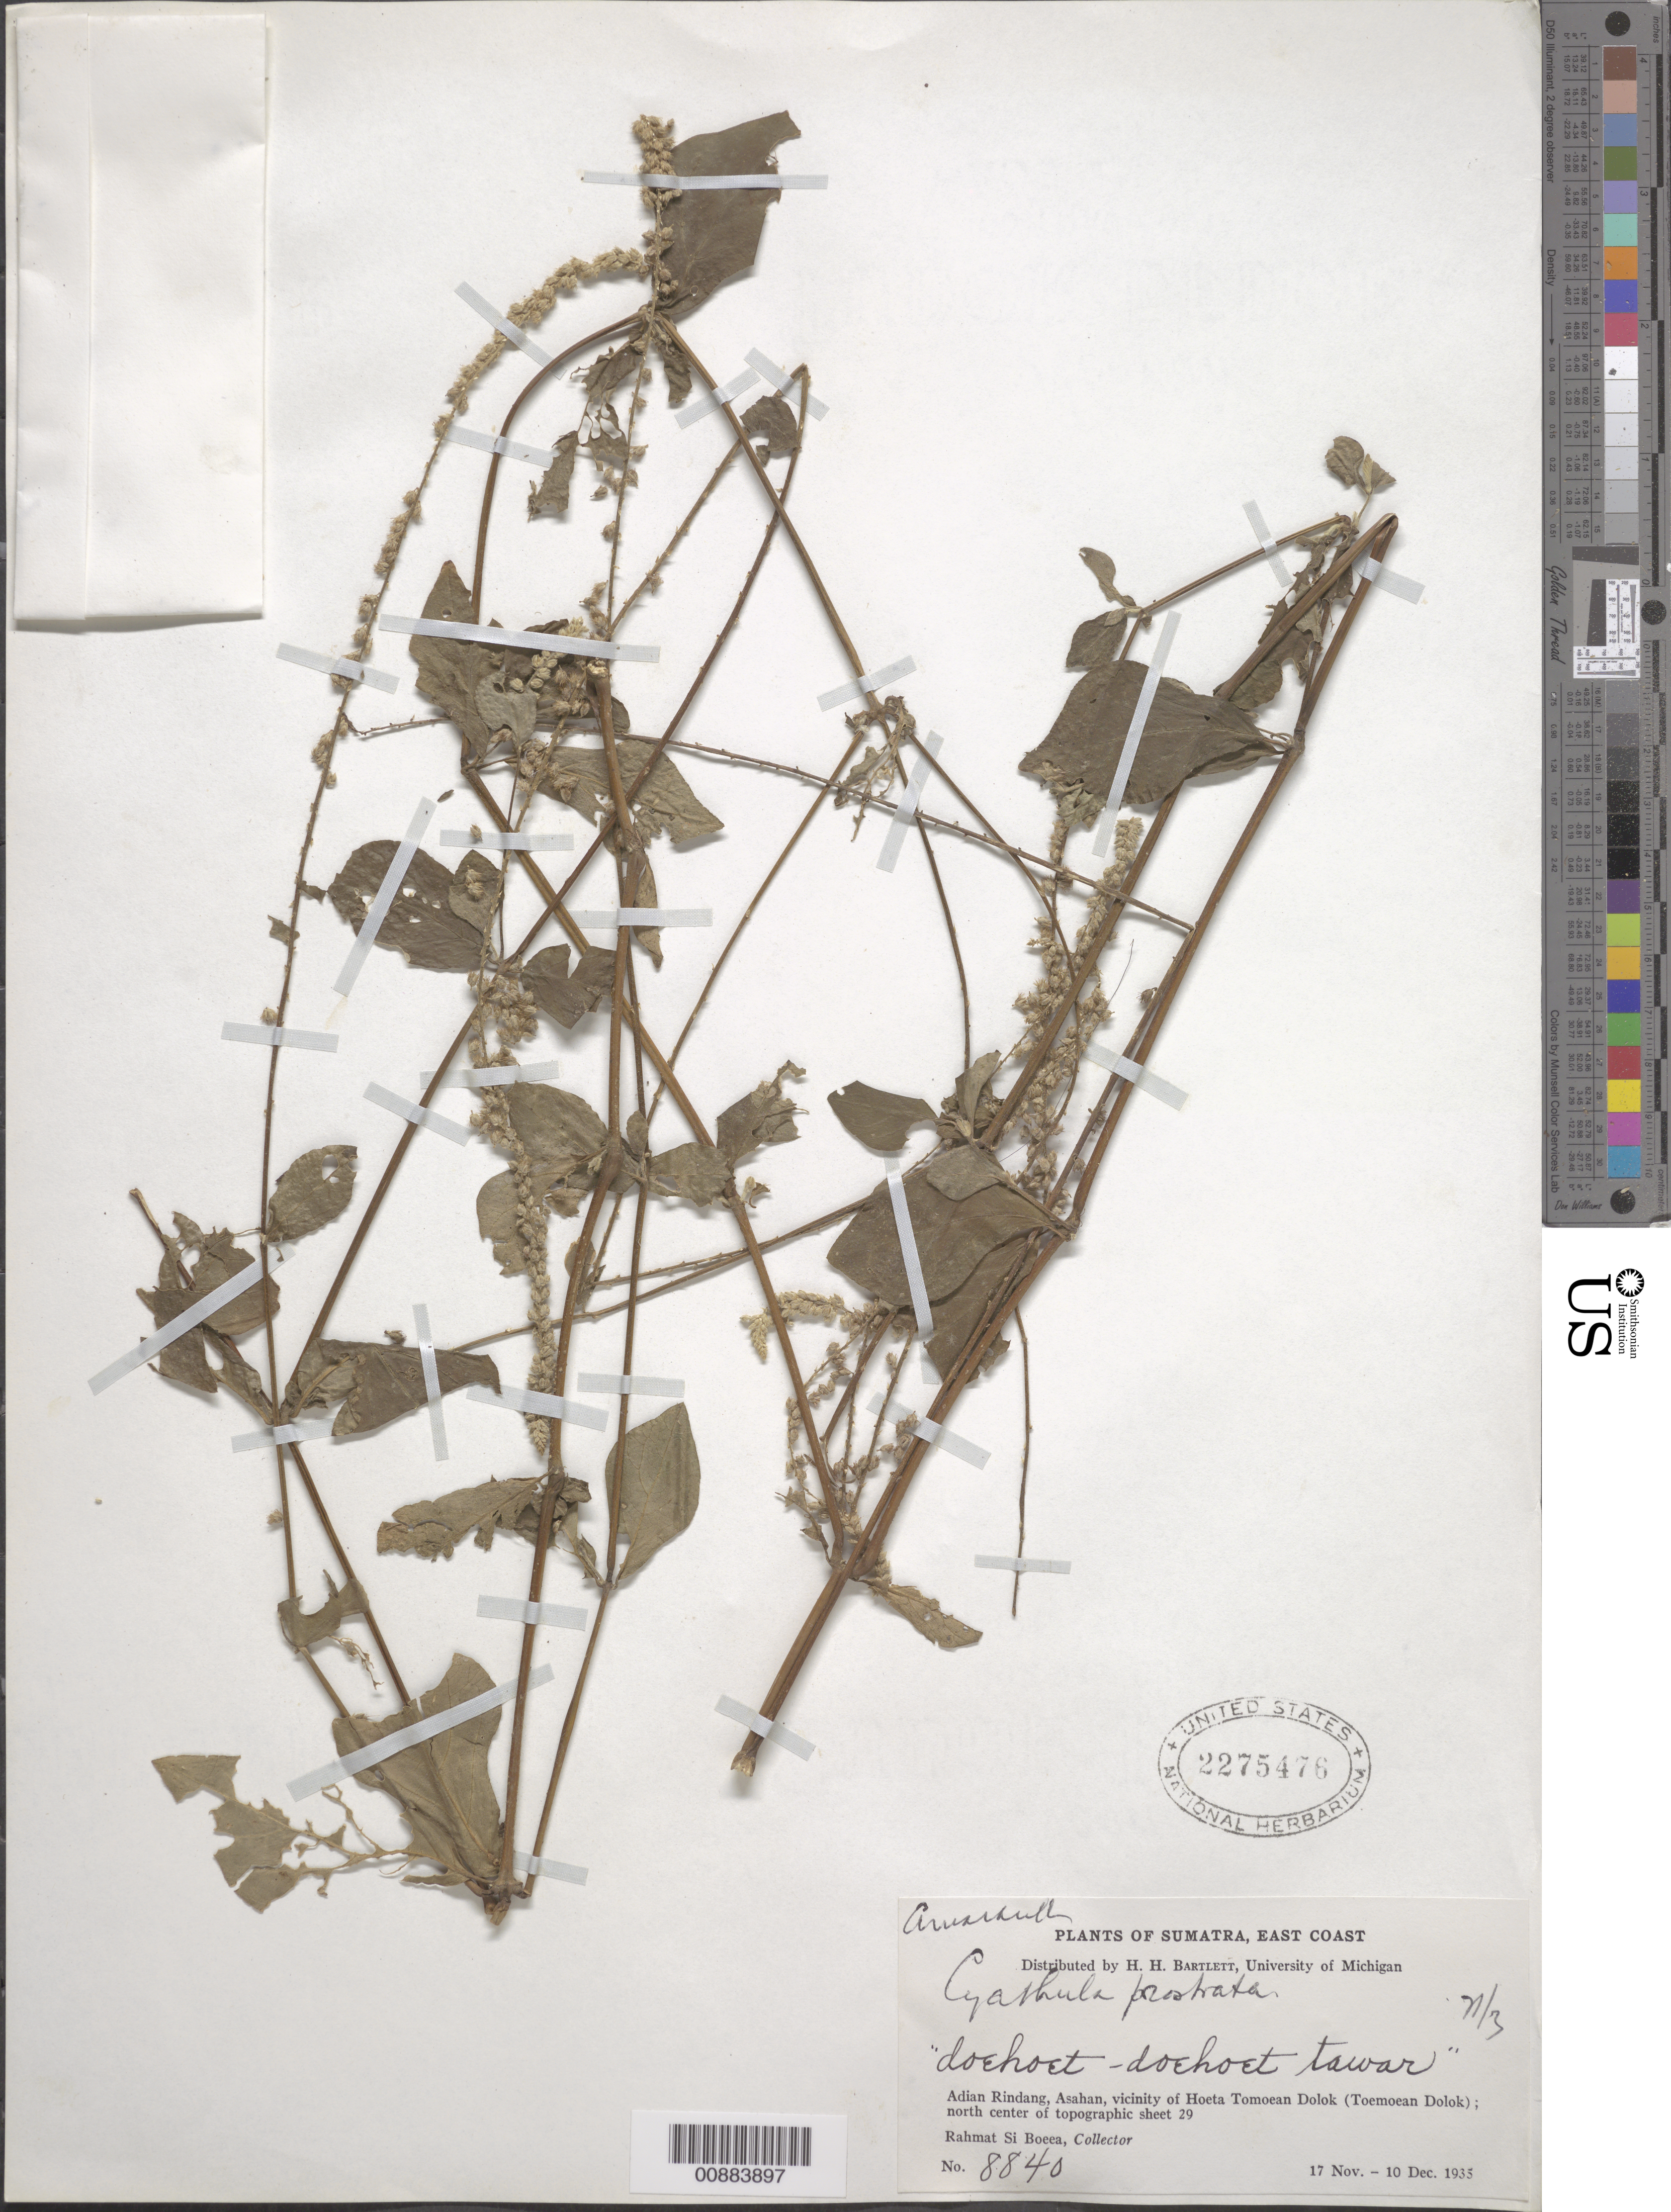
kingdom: Plantae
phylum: Tracheophyta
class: Magnoliopsida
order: Caryophyllales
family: Amaranthaceae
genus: Cyathula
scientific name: Cyathula prostrata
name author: (L.) Blume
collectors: Rahmat Si Boeea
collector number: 8840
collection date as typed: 17 Nov 1935 to 10 Dec 1935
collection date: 1935-11-17/1935-12-10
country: Indonesia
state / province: Sumatra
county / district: Aceh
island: Sumatra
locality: Adian Rindang, Asahan, vicinity of Hoeta Tomoean Dolok (Toemoean Dolok)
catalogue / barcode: US 2275476